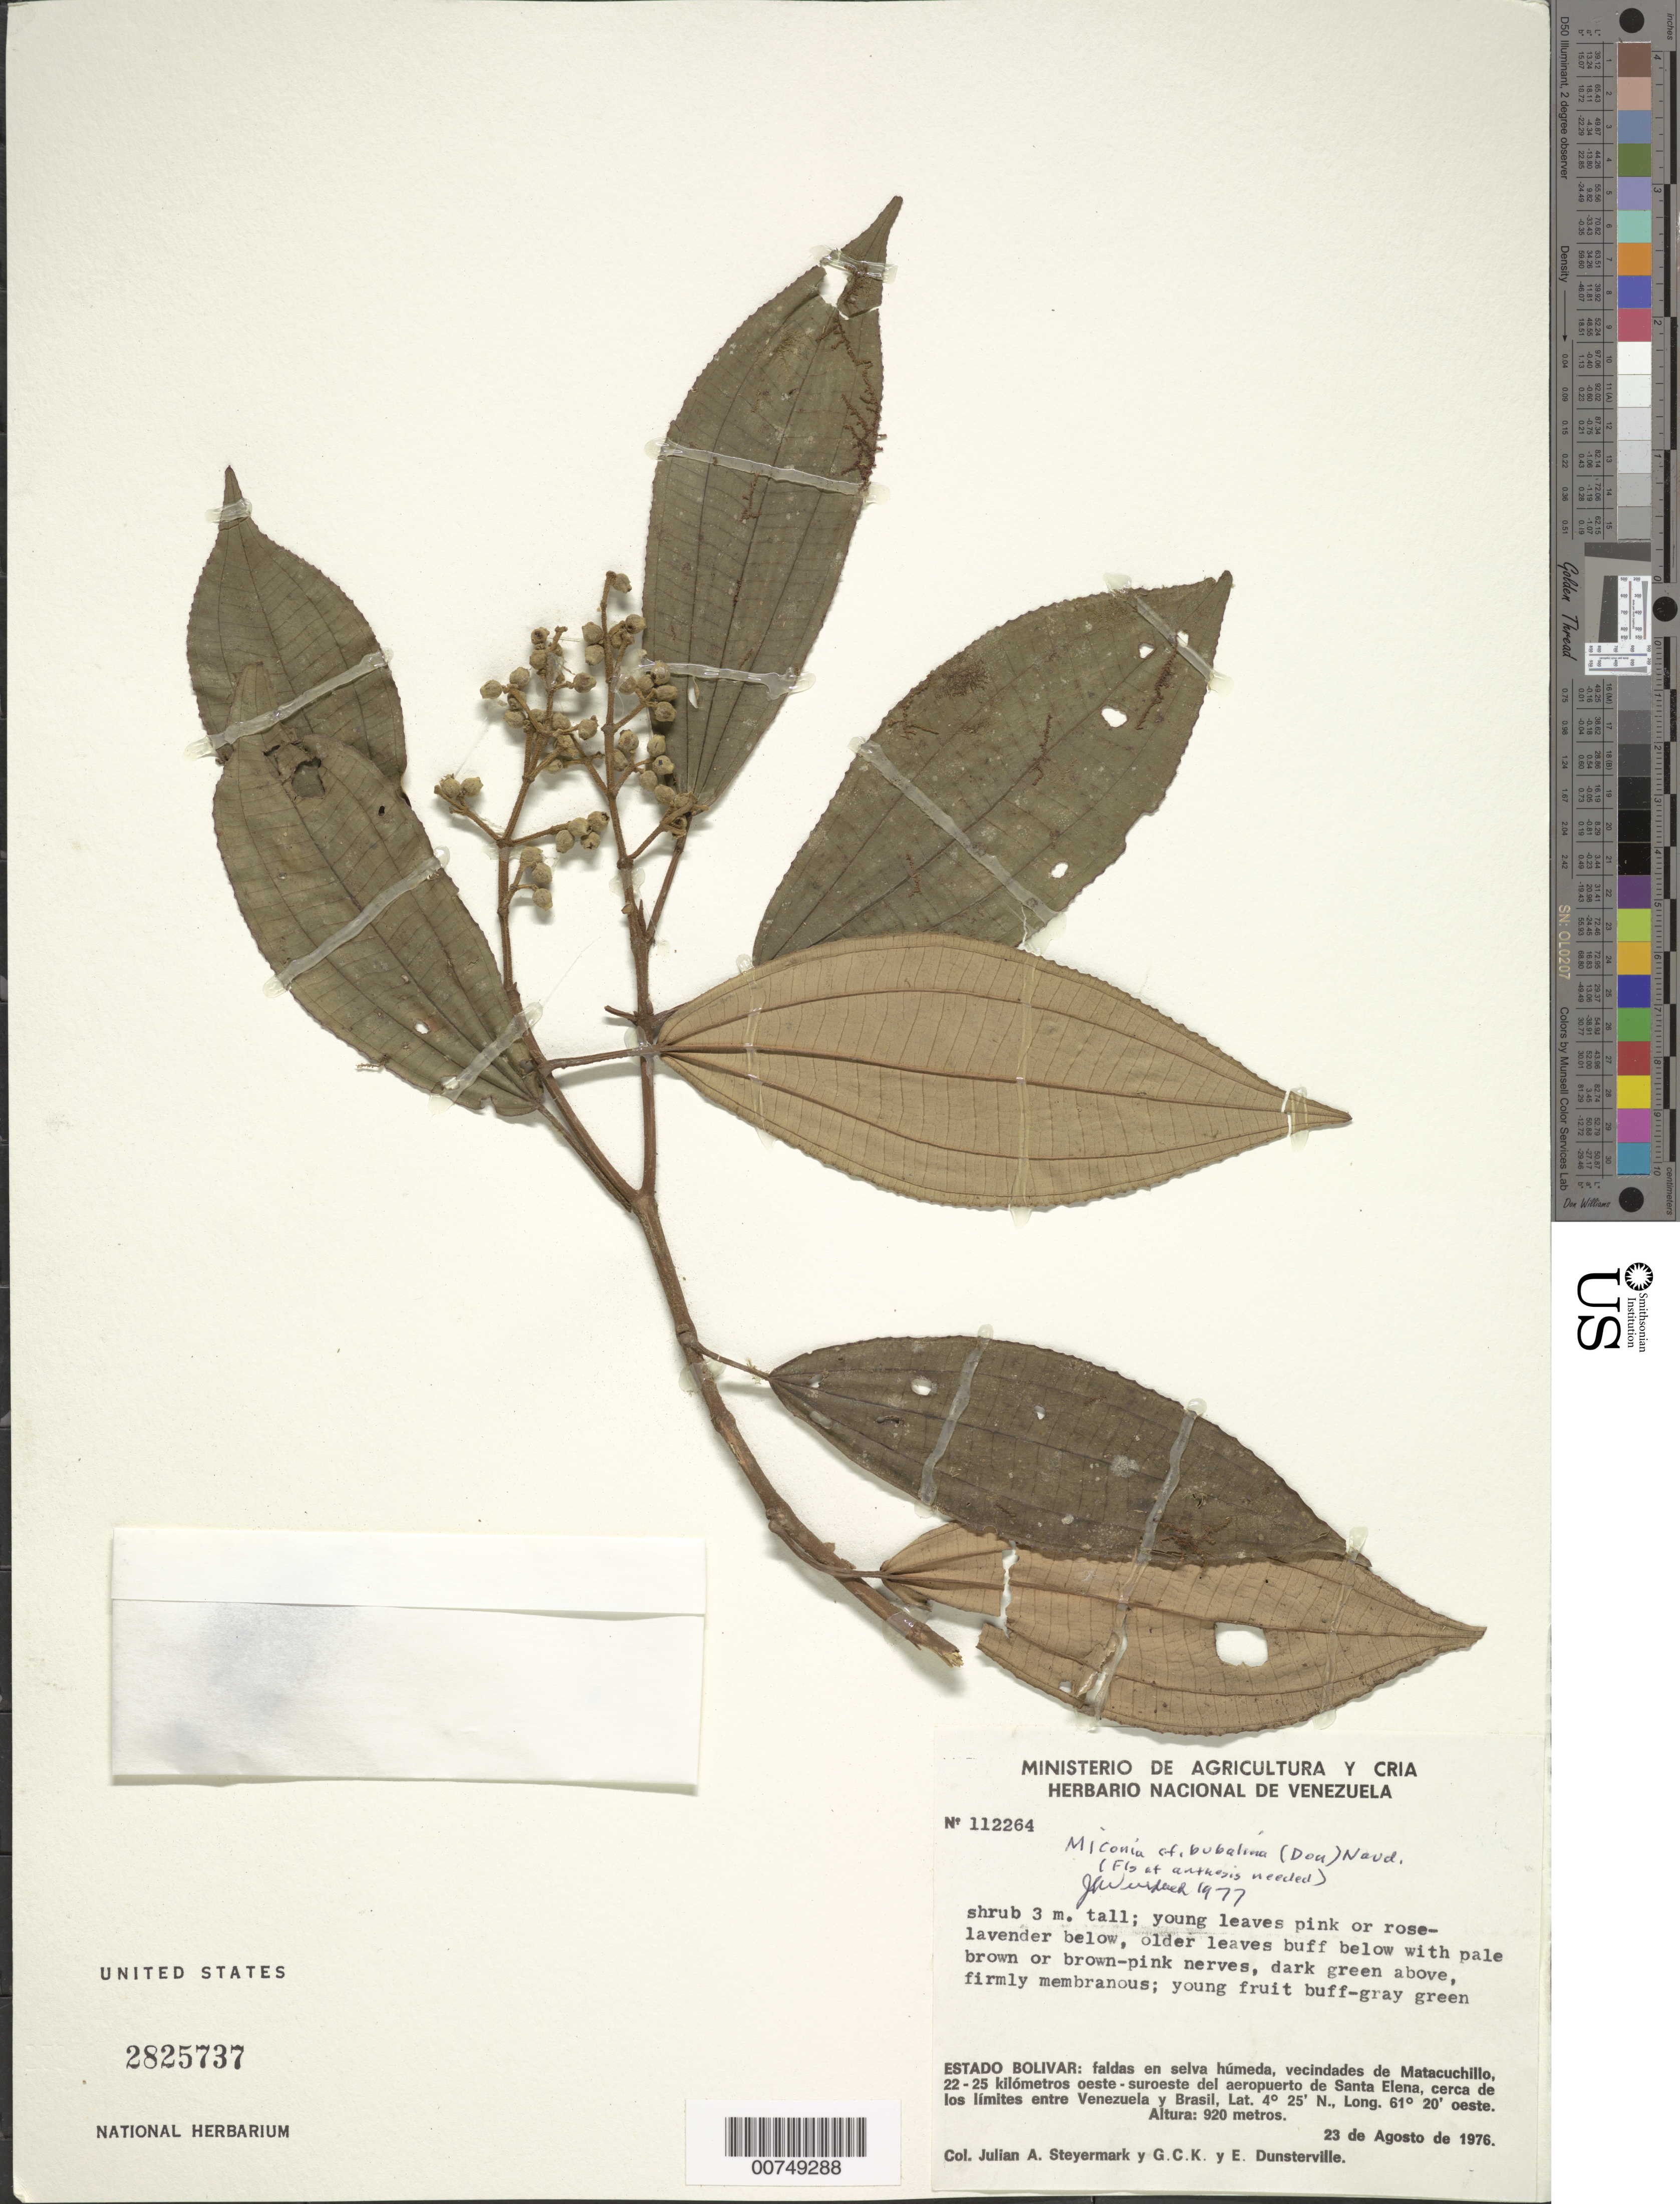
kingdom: Plantae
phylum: Tracheophyta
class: Magnoliopsida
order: Myrtales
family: Melastomataceae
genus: Miconia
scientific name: Miconia bubalina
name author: Naudin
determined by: Wurdack, John J., (US), US (UNITED STATES)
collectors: J. Steyermark, G. C. K. Dunsterville & E. Dunsterville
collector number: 112264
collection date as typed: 23-Aug-76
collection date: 1976-08-23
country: Venezuela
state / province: Bolívar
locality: Matacuchillo, vic.; 22-25 km oeste-SO del aeropuerto de Santa Elena, cerca de los limites entre Venezuela y Brasil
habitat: Faldas en selva húmeda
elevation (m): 920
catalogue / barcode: US 2825737